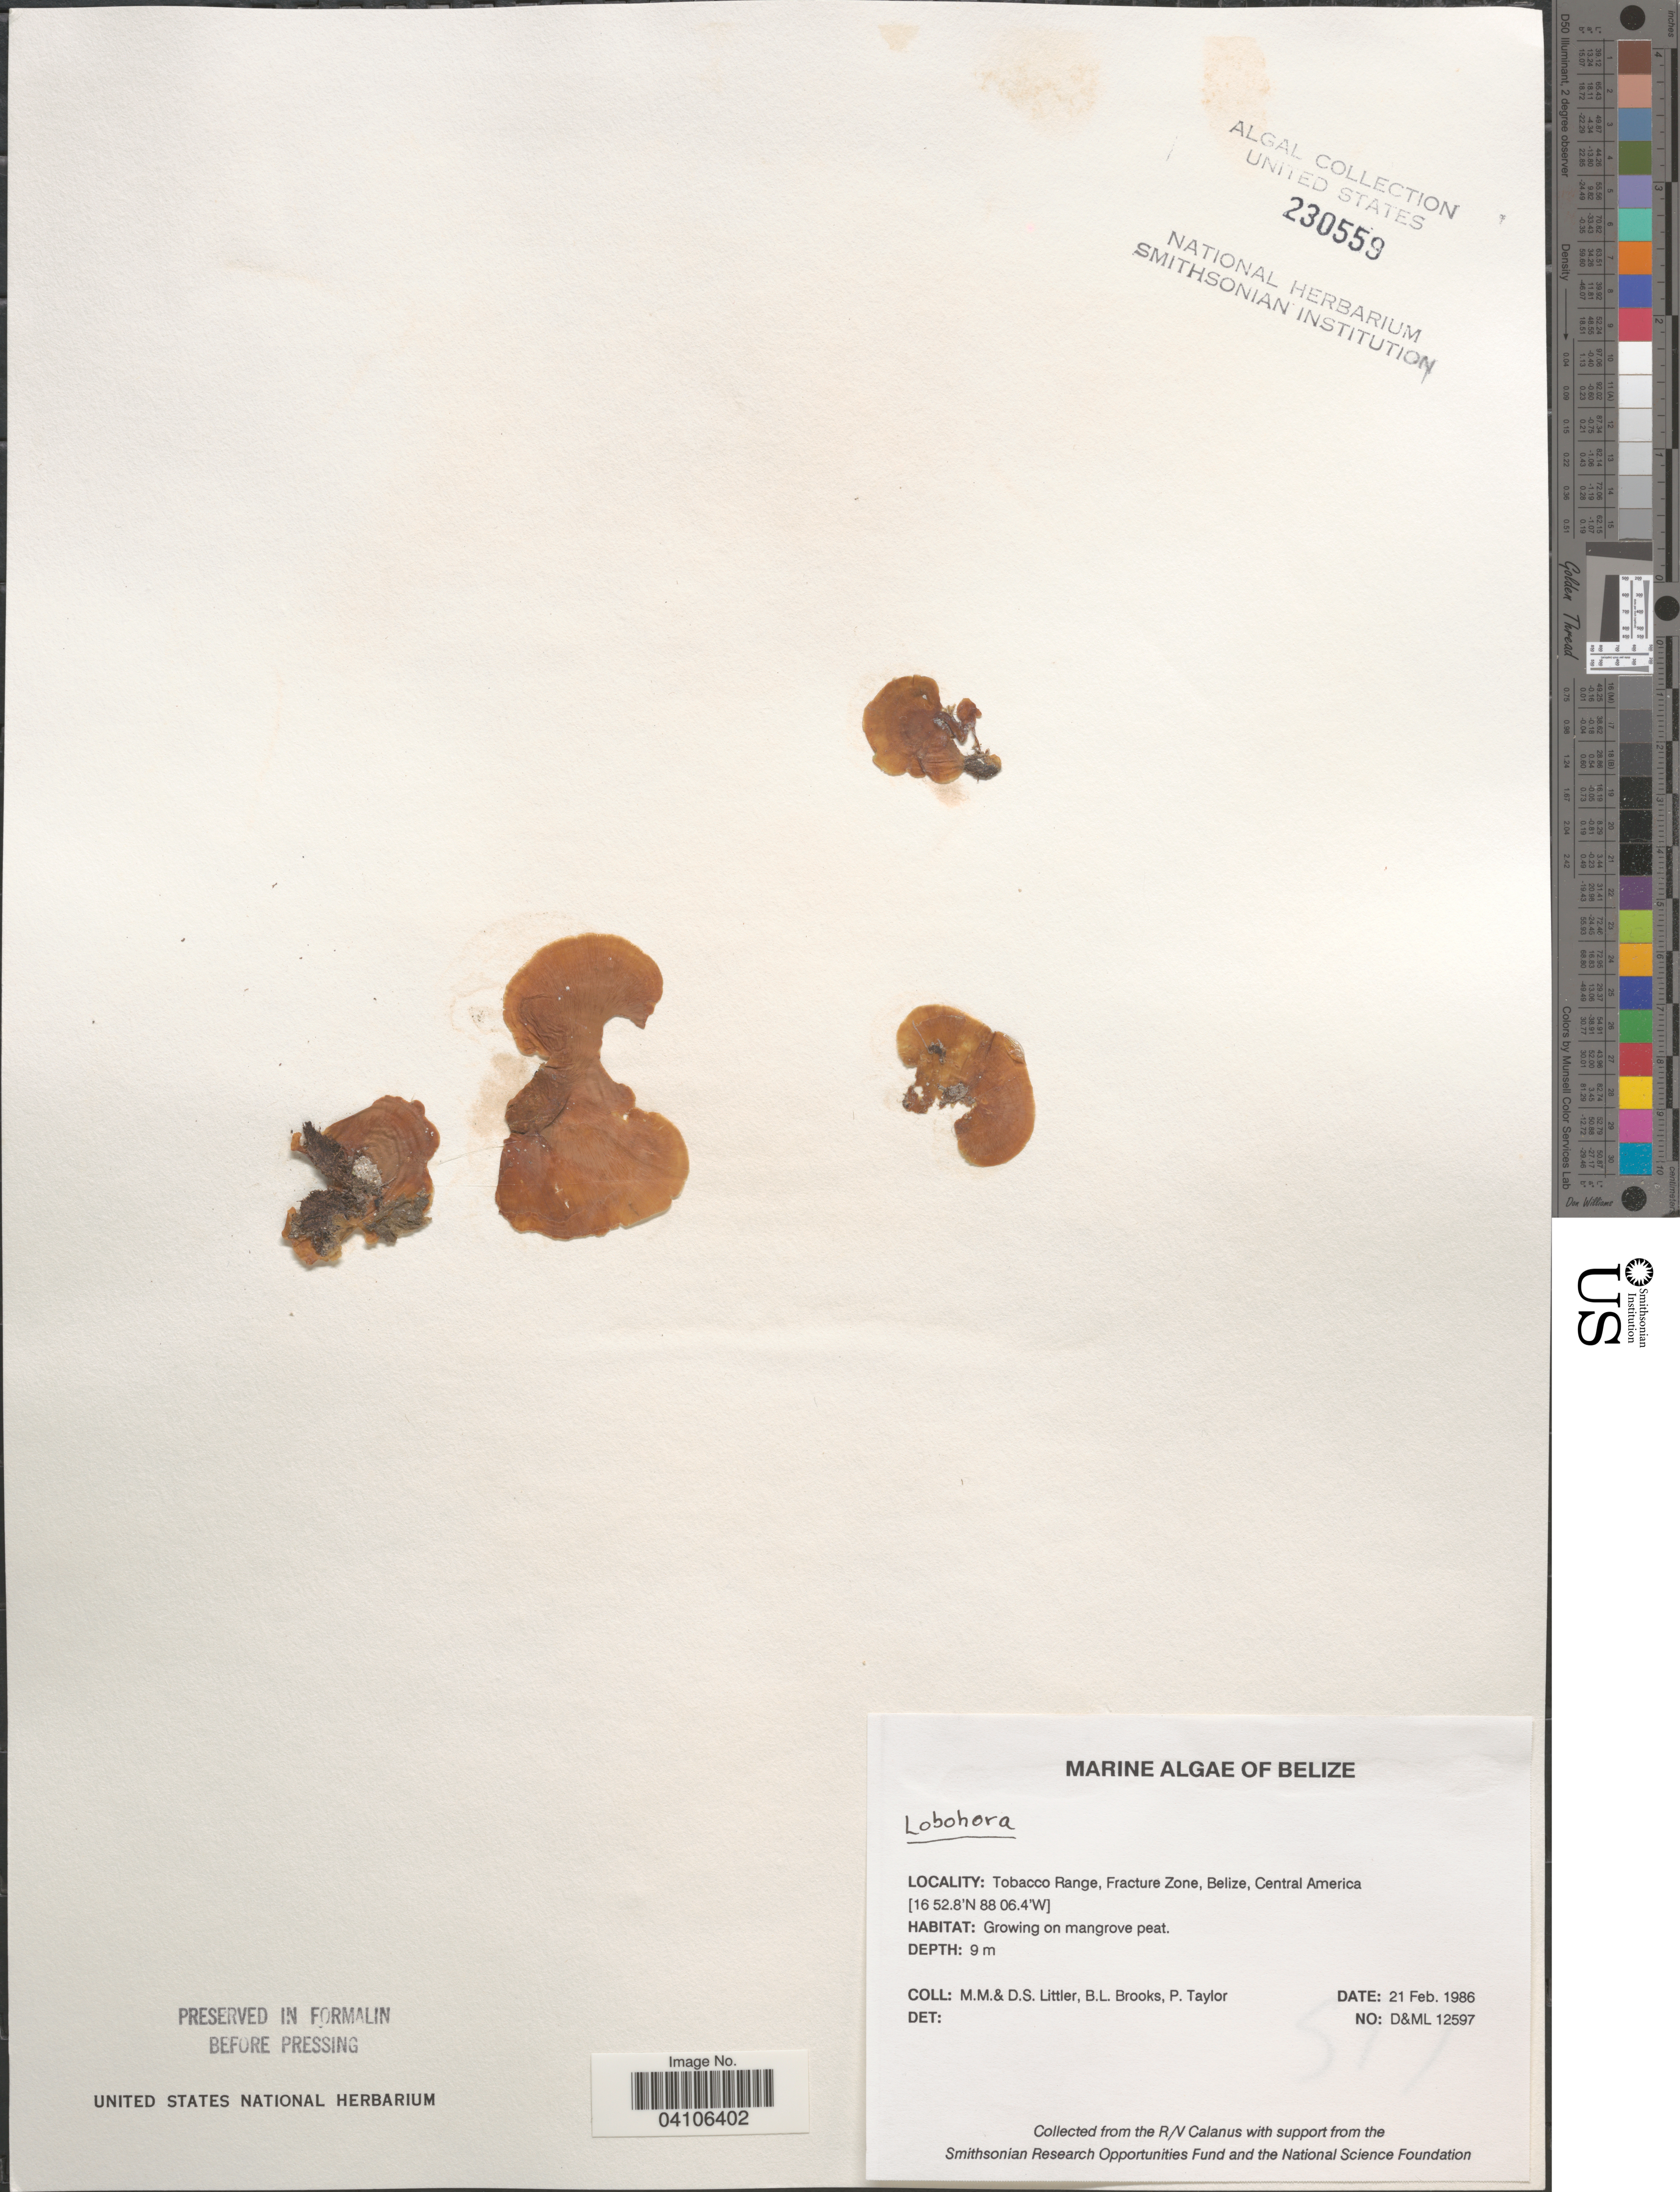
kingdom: Chromista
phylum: Ochrophyta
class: Phaeophyceae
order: Dictyotales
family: Dictyotaceae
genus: Lobophora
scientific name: Lobophora sp.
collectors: D. S. Littler, B. Brooks & P. Taylor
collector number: D&ML12597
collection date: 1986-02-21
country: Belize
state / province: Belize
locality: Tobacco Range, Fracture Zone.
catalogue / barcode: US 230559